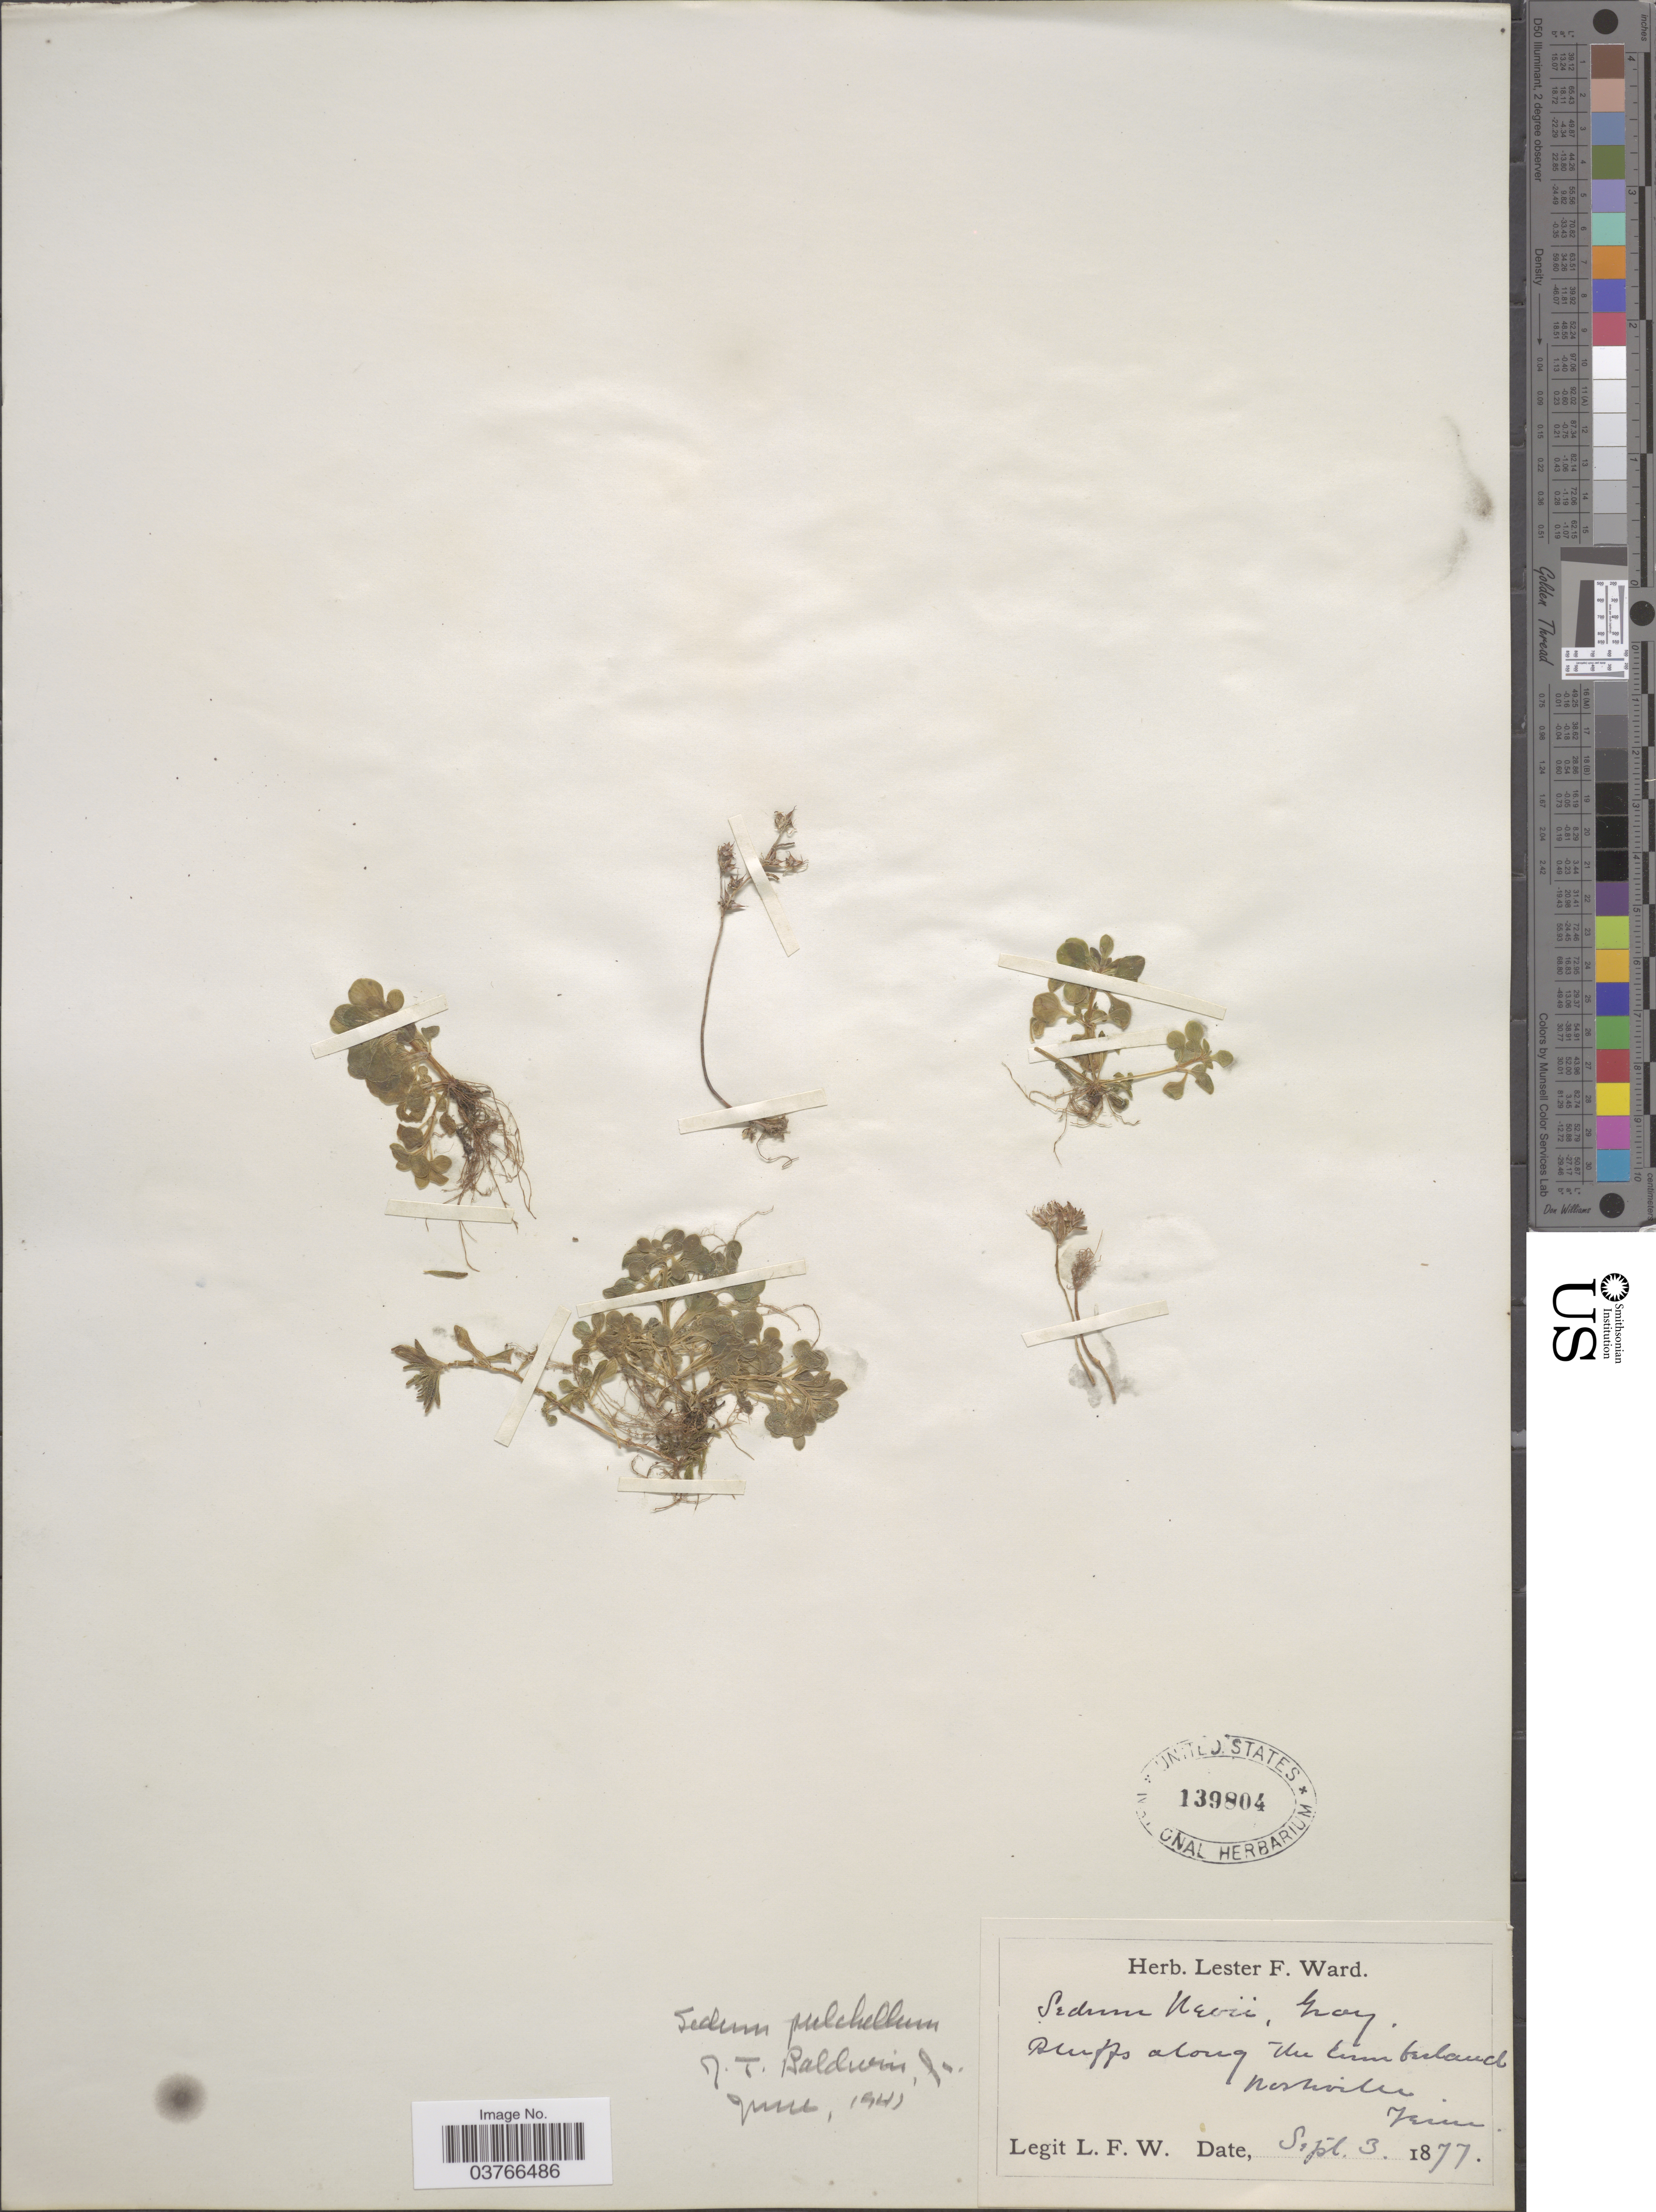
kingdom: Plantae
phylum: Tracheophyta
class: Magnoliopsida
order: Saxifragales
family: Crassulaceae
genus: Sedum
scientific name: Sedum pulchellum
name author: Michx.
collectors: L. F. Ward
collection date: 1877-09-03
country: United States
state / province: Tennessee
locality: Bluffs along the Cumberland. Nashville.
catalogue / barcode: US 139804